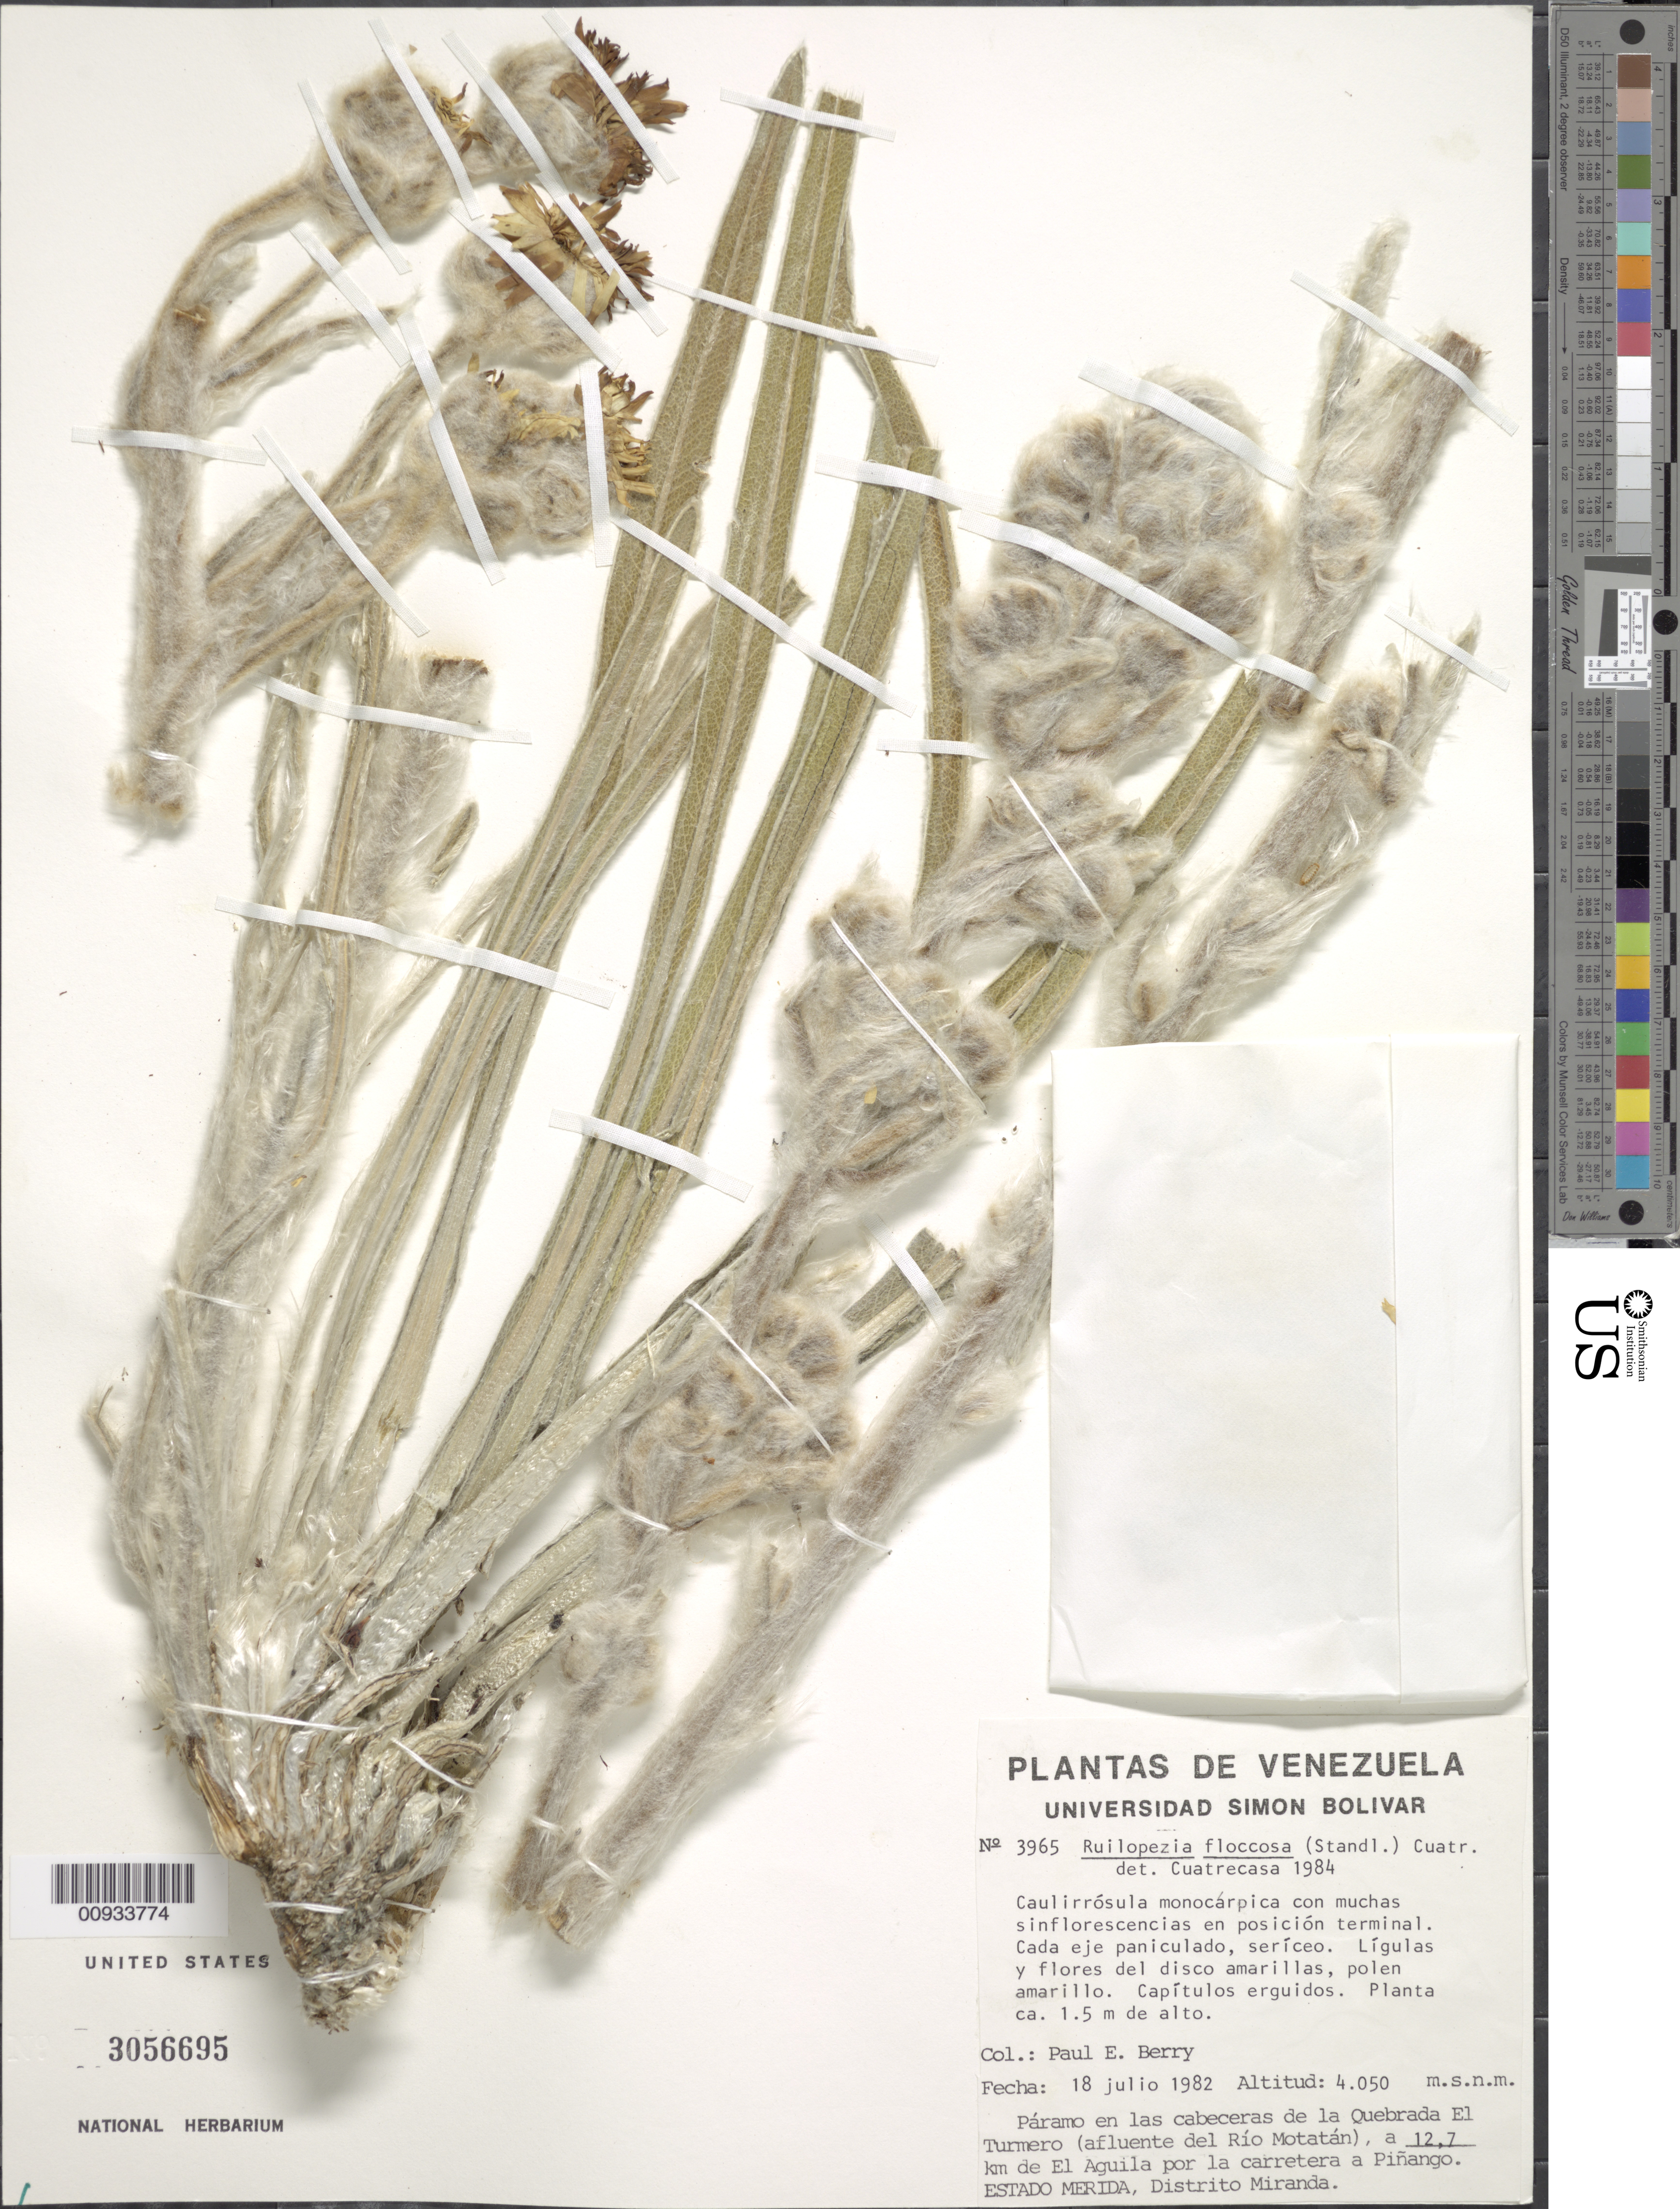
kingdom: Plantae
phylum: Tracheophyta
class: Magnoliopsida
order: Asterales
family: Asteraceae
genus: Ruilopezia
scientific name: Ruilopezia floccosa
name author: (Standl.) Cuatrec.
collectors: P. E. Berry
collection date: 1982-07-18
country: Venezuela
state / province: Mérida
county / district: Miranda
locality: Páramo en las cabeceras de la Quebrada El Turmero (afluente del Río Motatán), a 12.7 km de El Águila por la carretera a Piñango .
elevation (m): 4050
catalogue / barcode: US 3056695